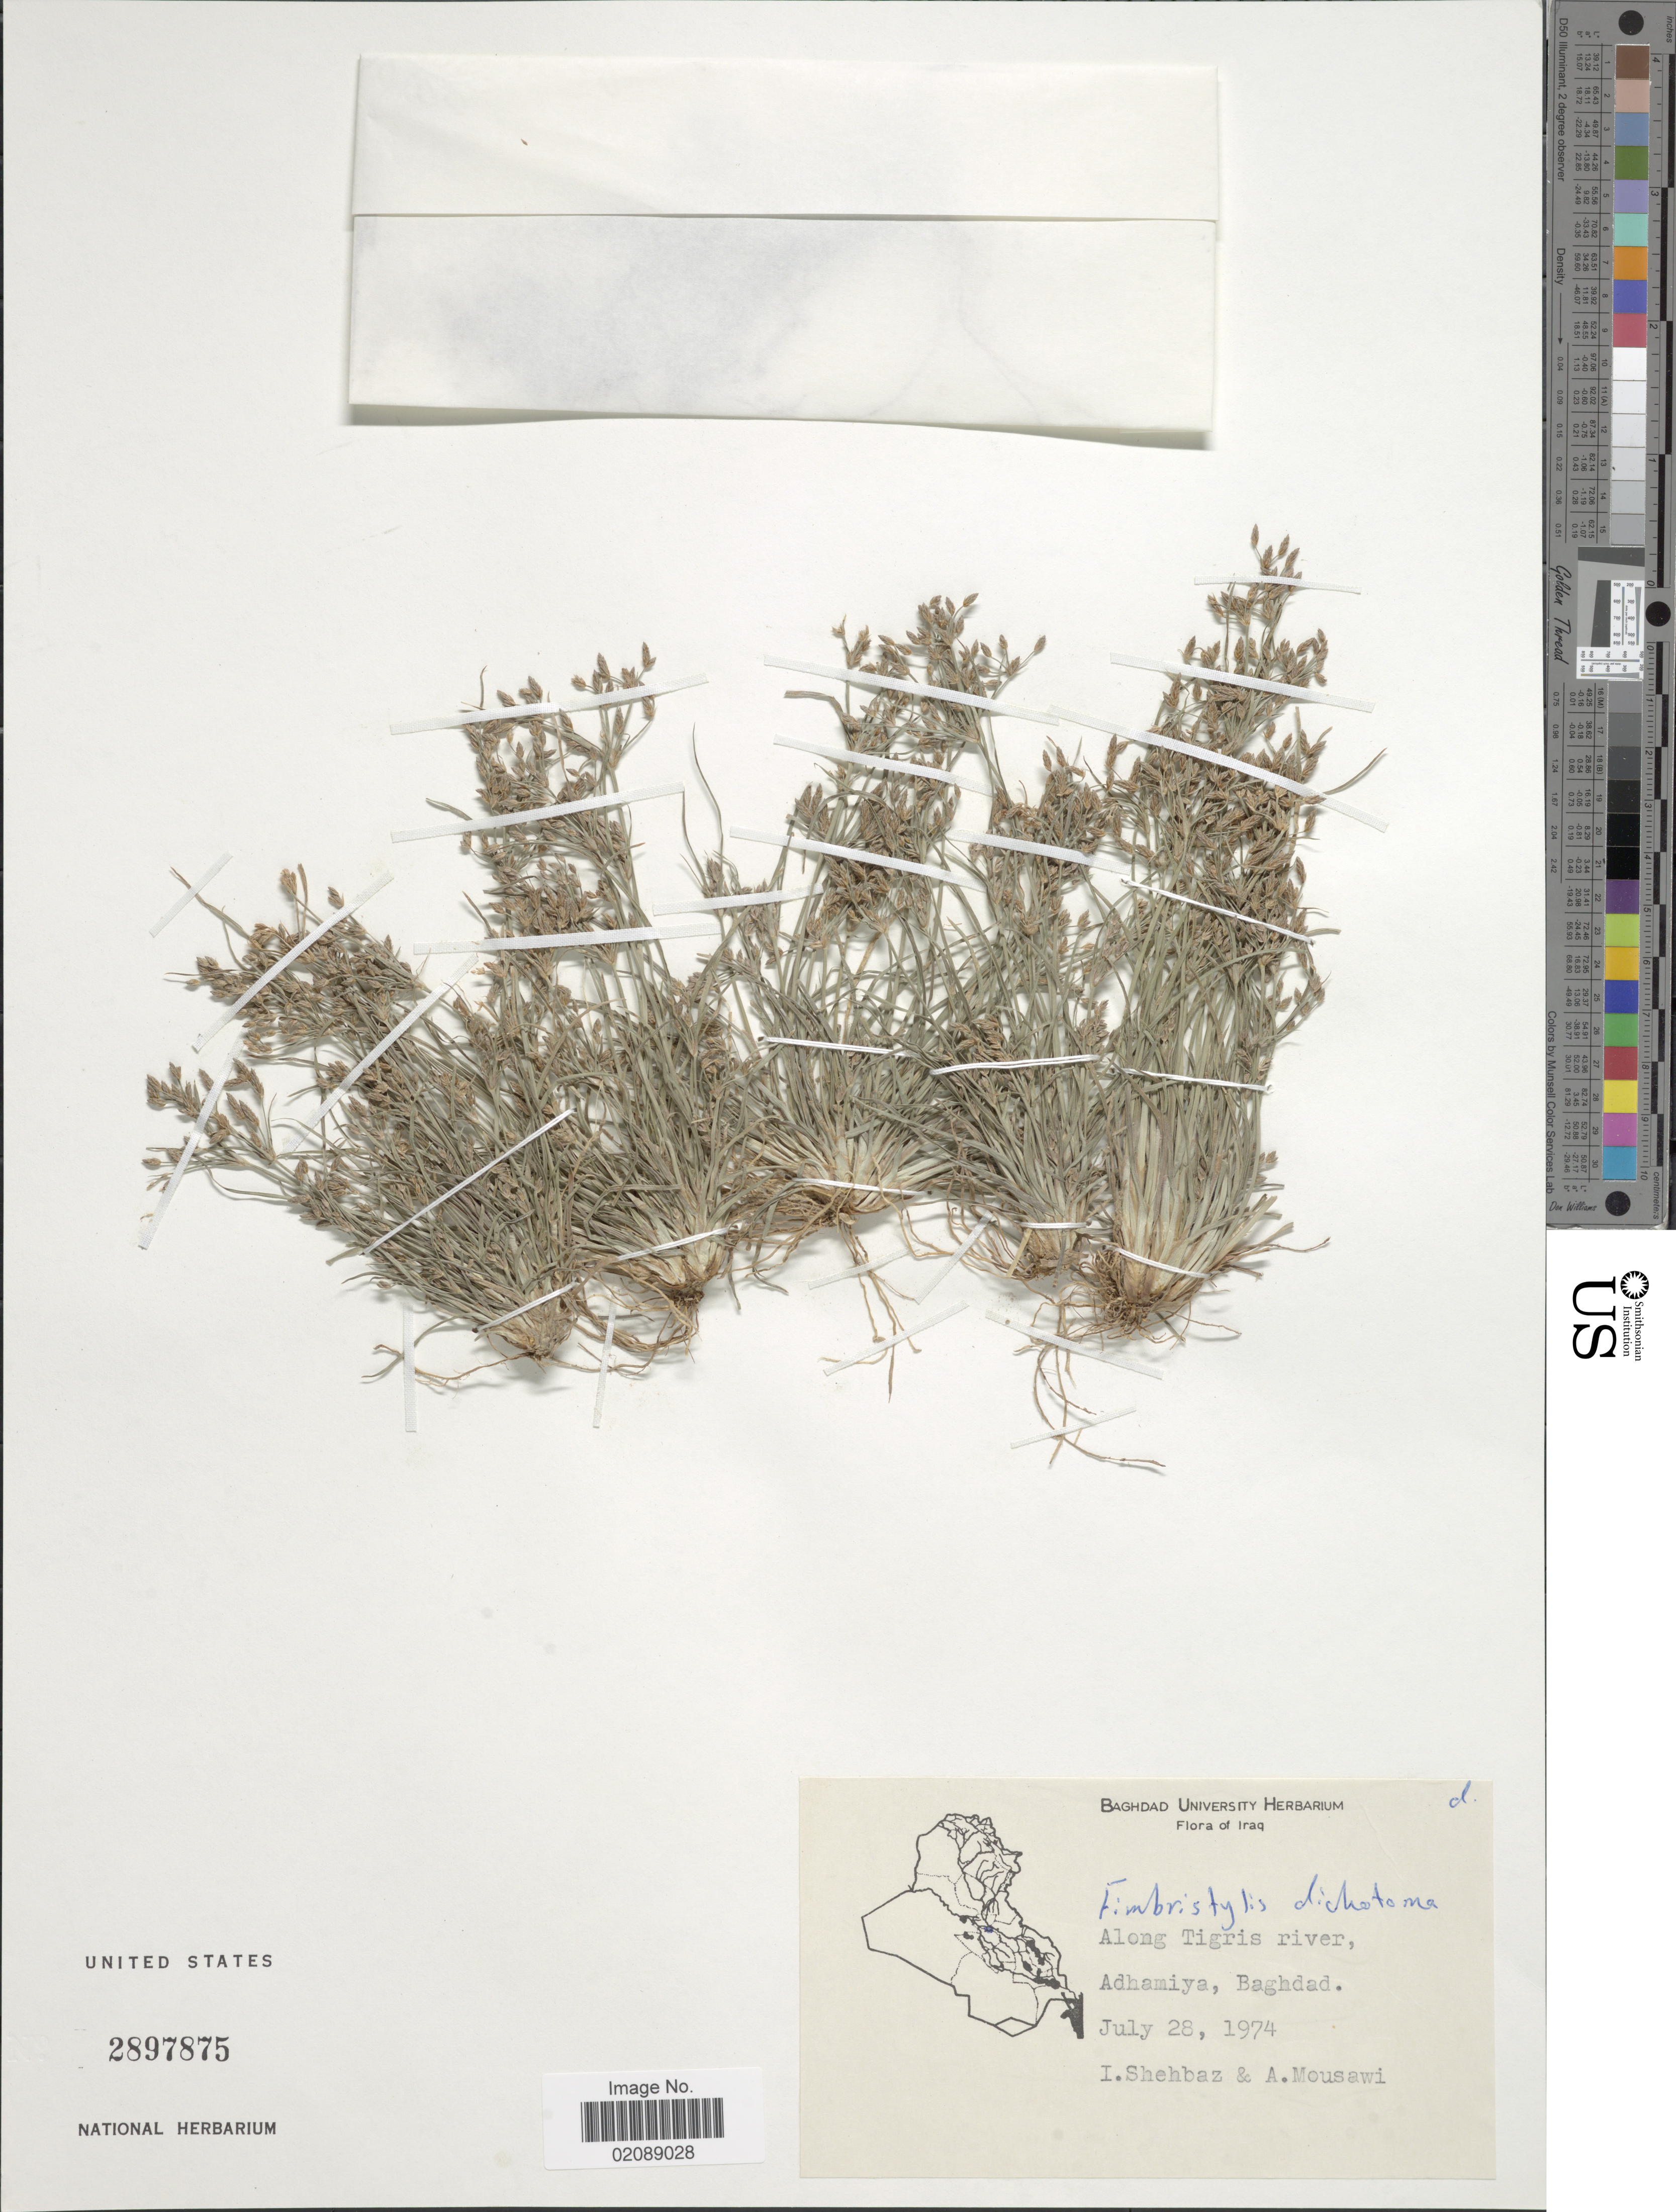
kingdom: Plantae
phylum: Tracheophyta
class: Liliopsida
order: Poales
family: Cyperaceae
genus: Fimbristylis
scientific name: Fimbristylis dichotoma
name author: (L.) Vahl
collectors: Shehbaz, I. & A. Mousawi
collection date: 1974-07-28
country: Iraq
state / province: Baghdad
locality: Along Tigris river, Adhamiya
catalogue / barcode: US 2897875